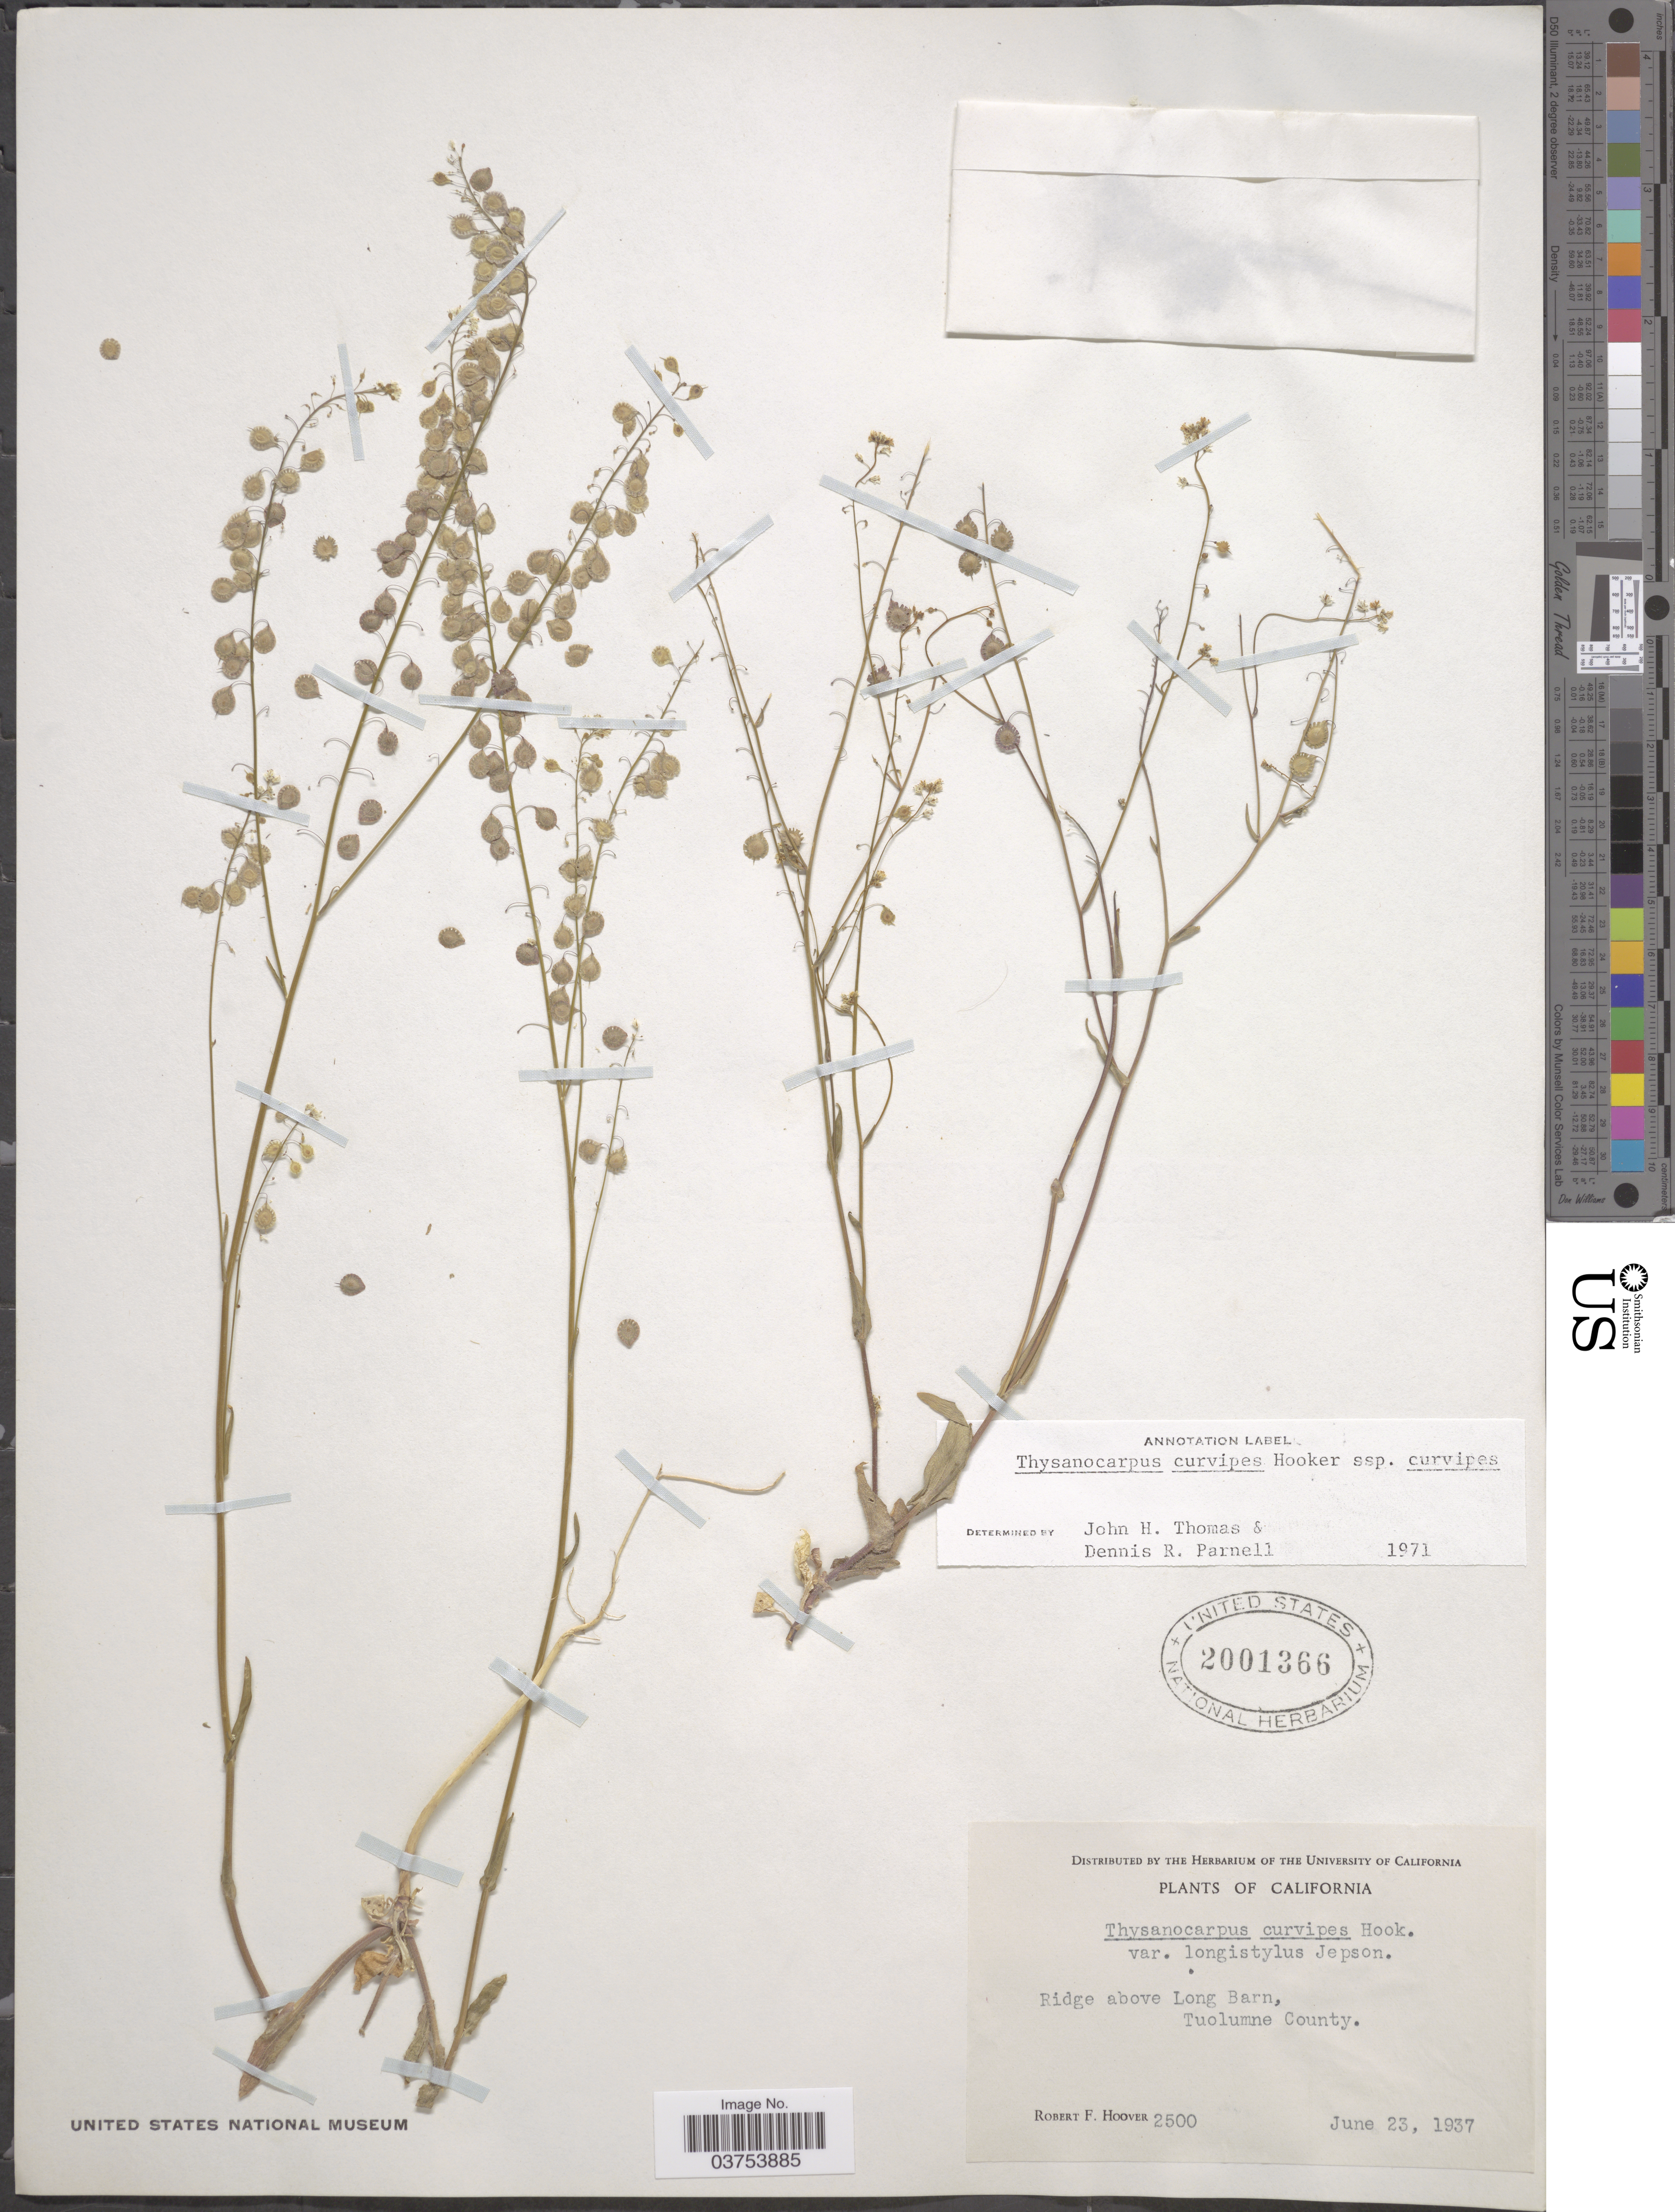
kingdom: Plantae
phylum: Tracheophyta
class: Magnoliopsida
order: Brassicales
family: Brassicaceae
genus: Thysanocarpus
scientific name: Thysanocarpus curvipes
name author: Hook.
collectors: R. F. Hoover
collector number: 2500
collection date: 1937-06-23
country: United States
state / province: California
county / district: Tuolumne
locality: Ridge above Long Barn, Tuolumne County.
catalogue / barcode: US 2001366